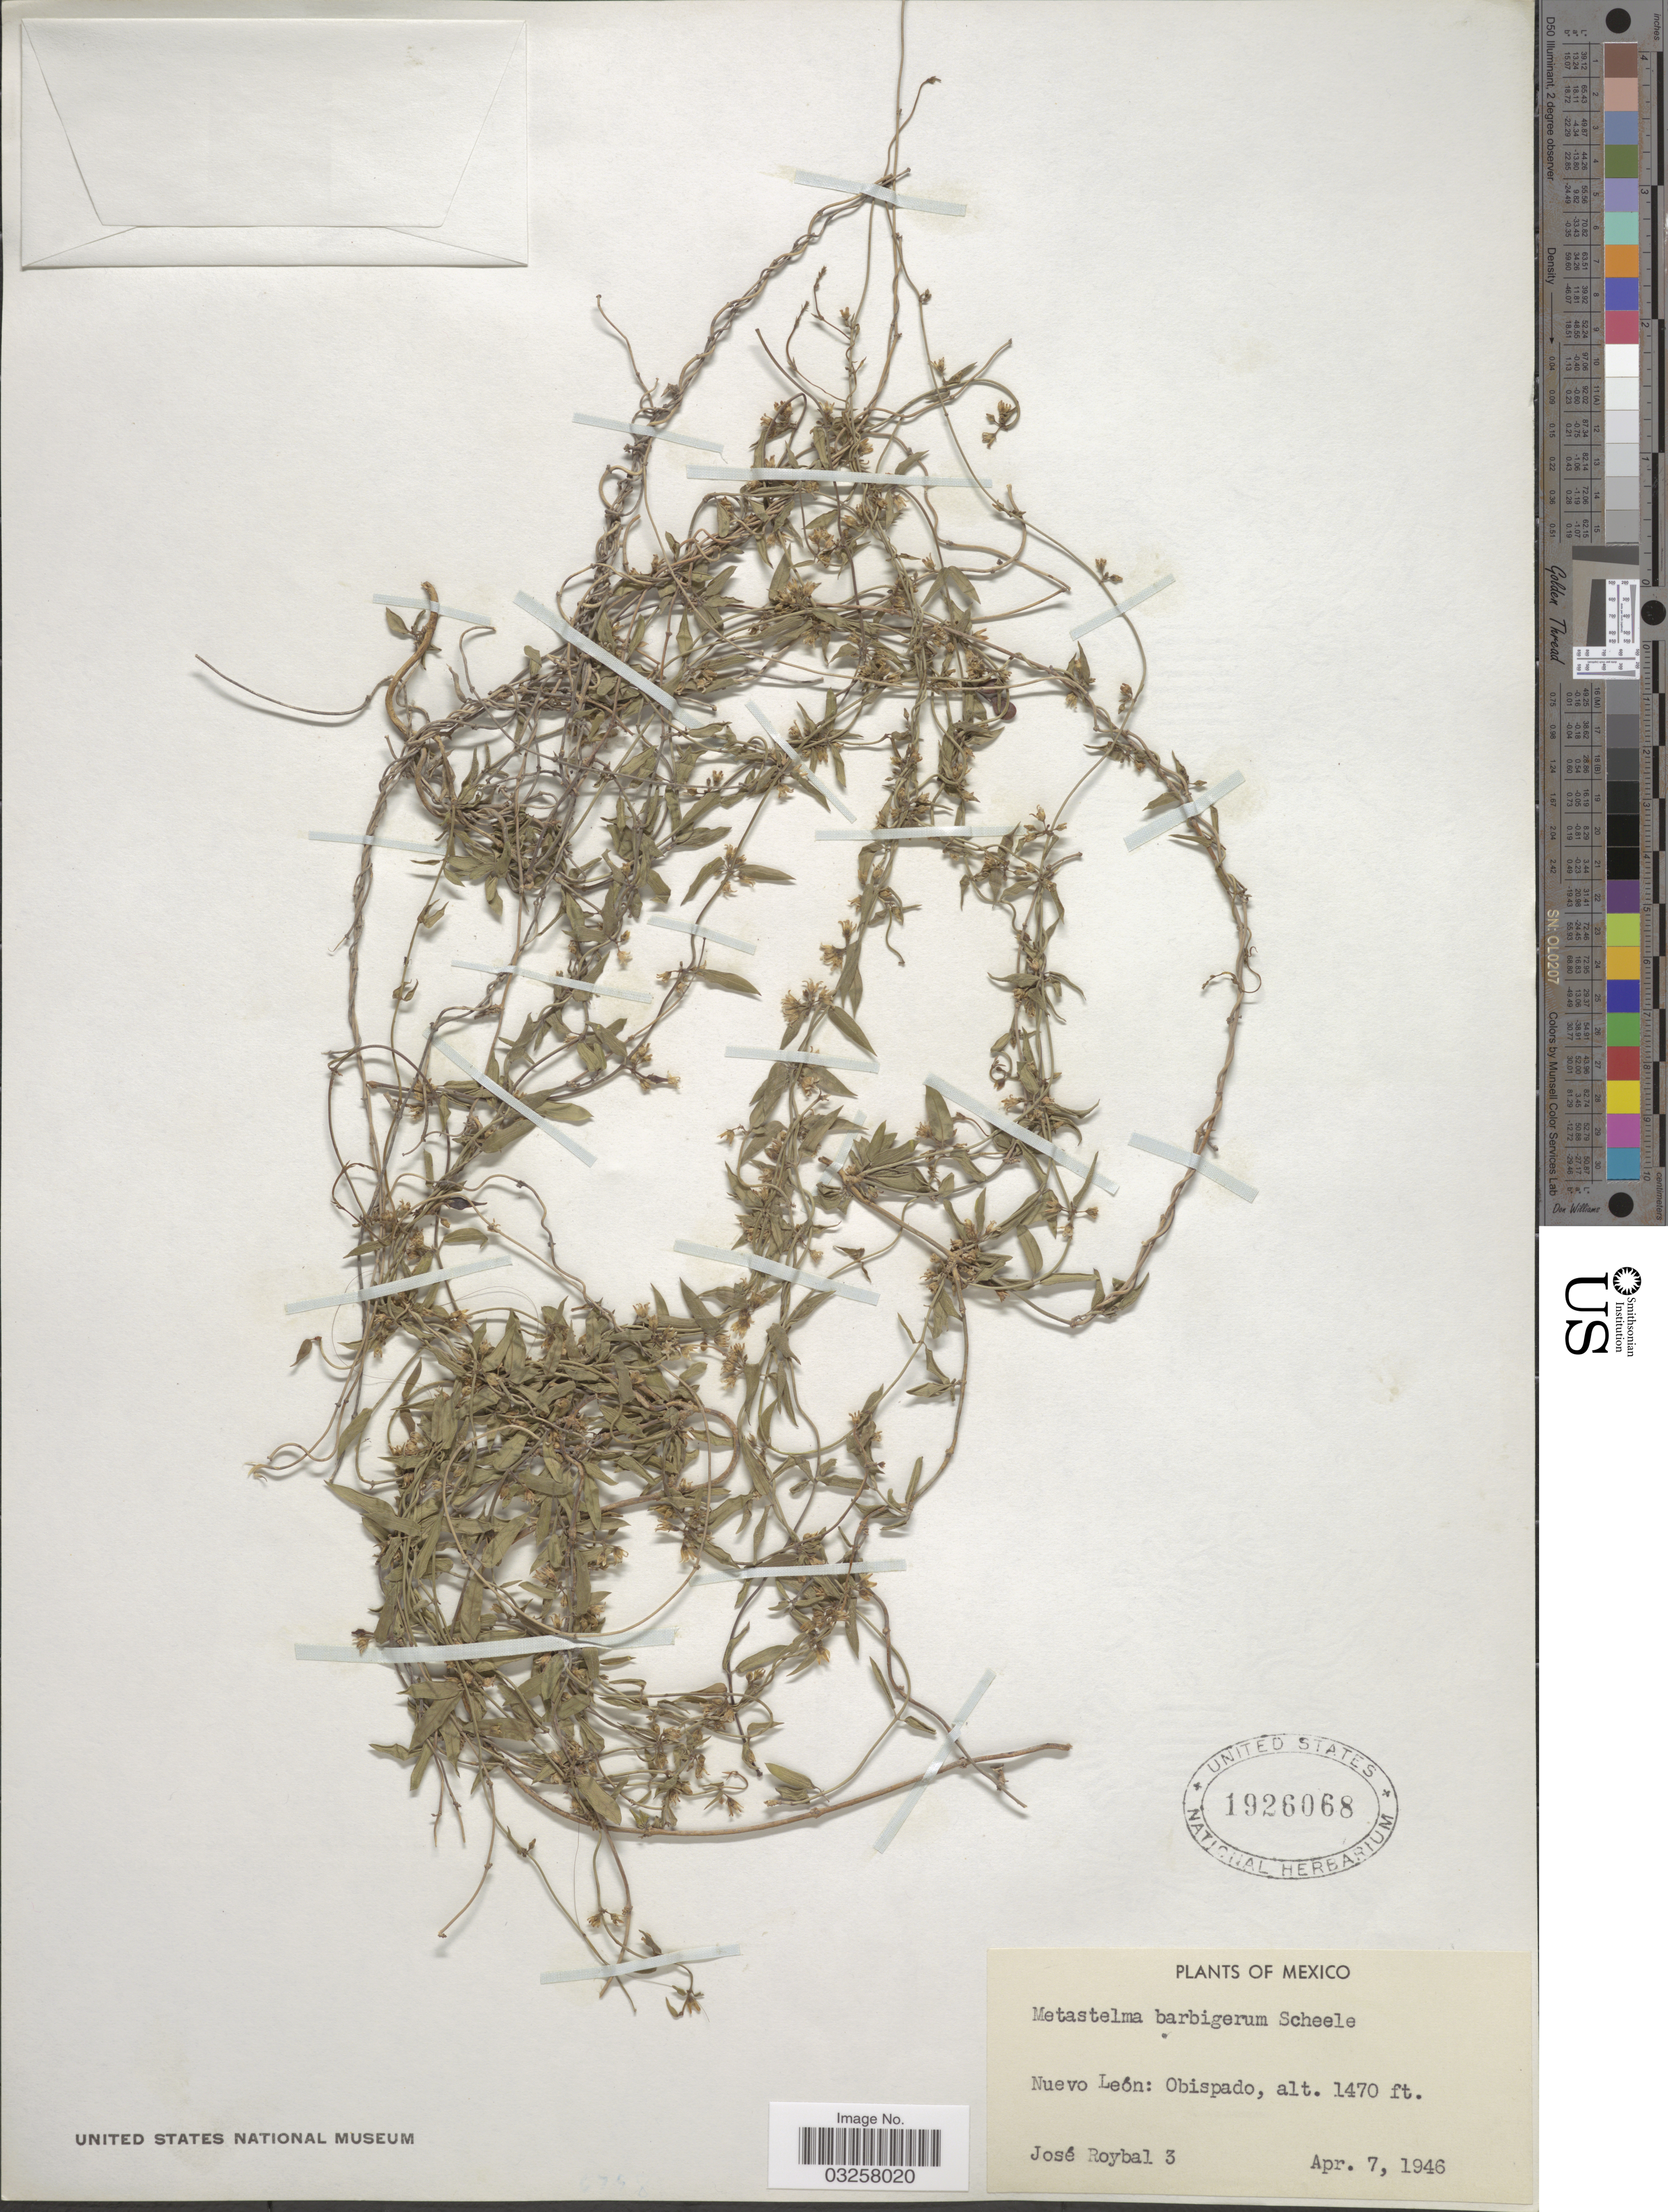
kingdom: Plantae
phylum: Tracheophyta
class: Magnoliopsida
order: Gentianales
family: Apocynaceae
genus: Metastelma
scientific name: Metastelma barbigerum subsp. barbigerum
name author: Scheele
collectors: J. Roybal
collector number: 3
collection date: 1946-04-07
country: Mexico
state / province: Nuevo León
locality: Obispado.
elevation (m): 448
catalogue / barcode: US 1926068